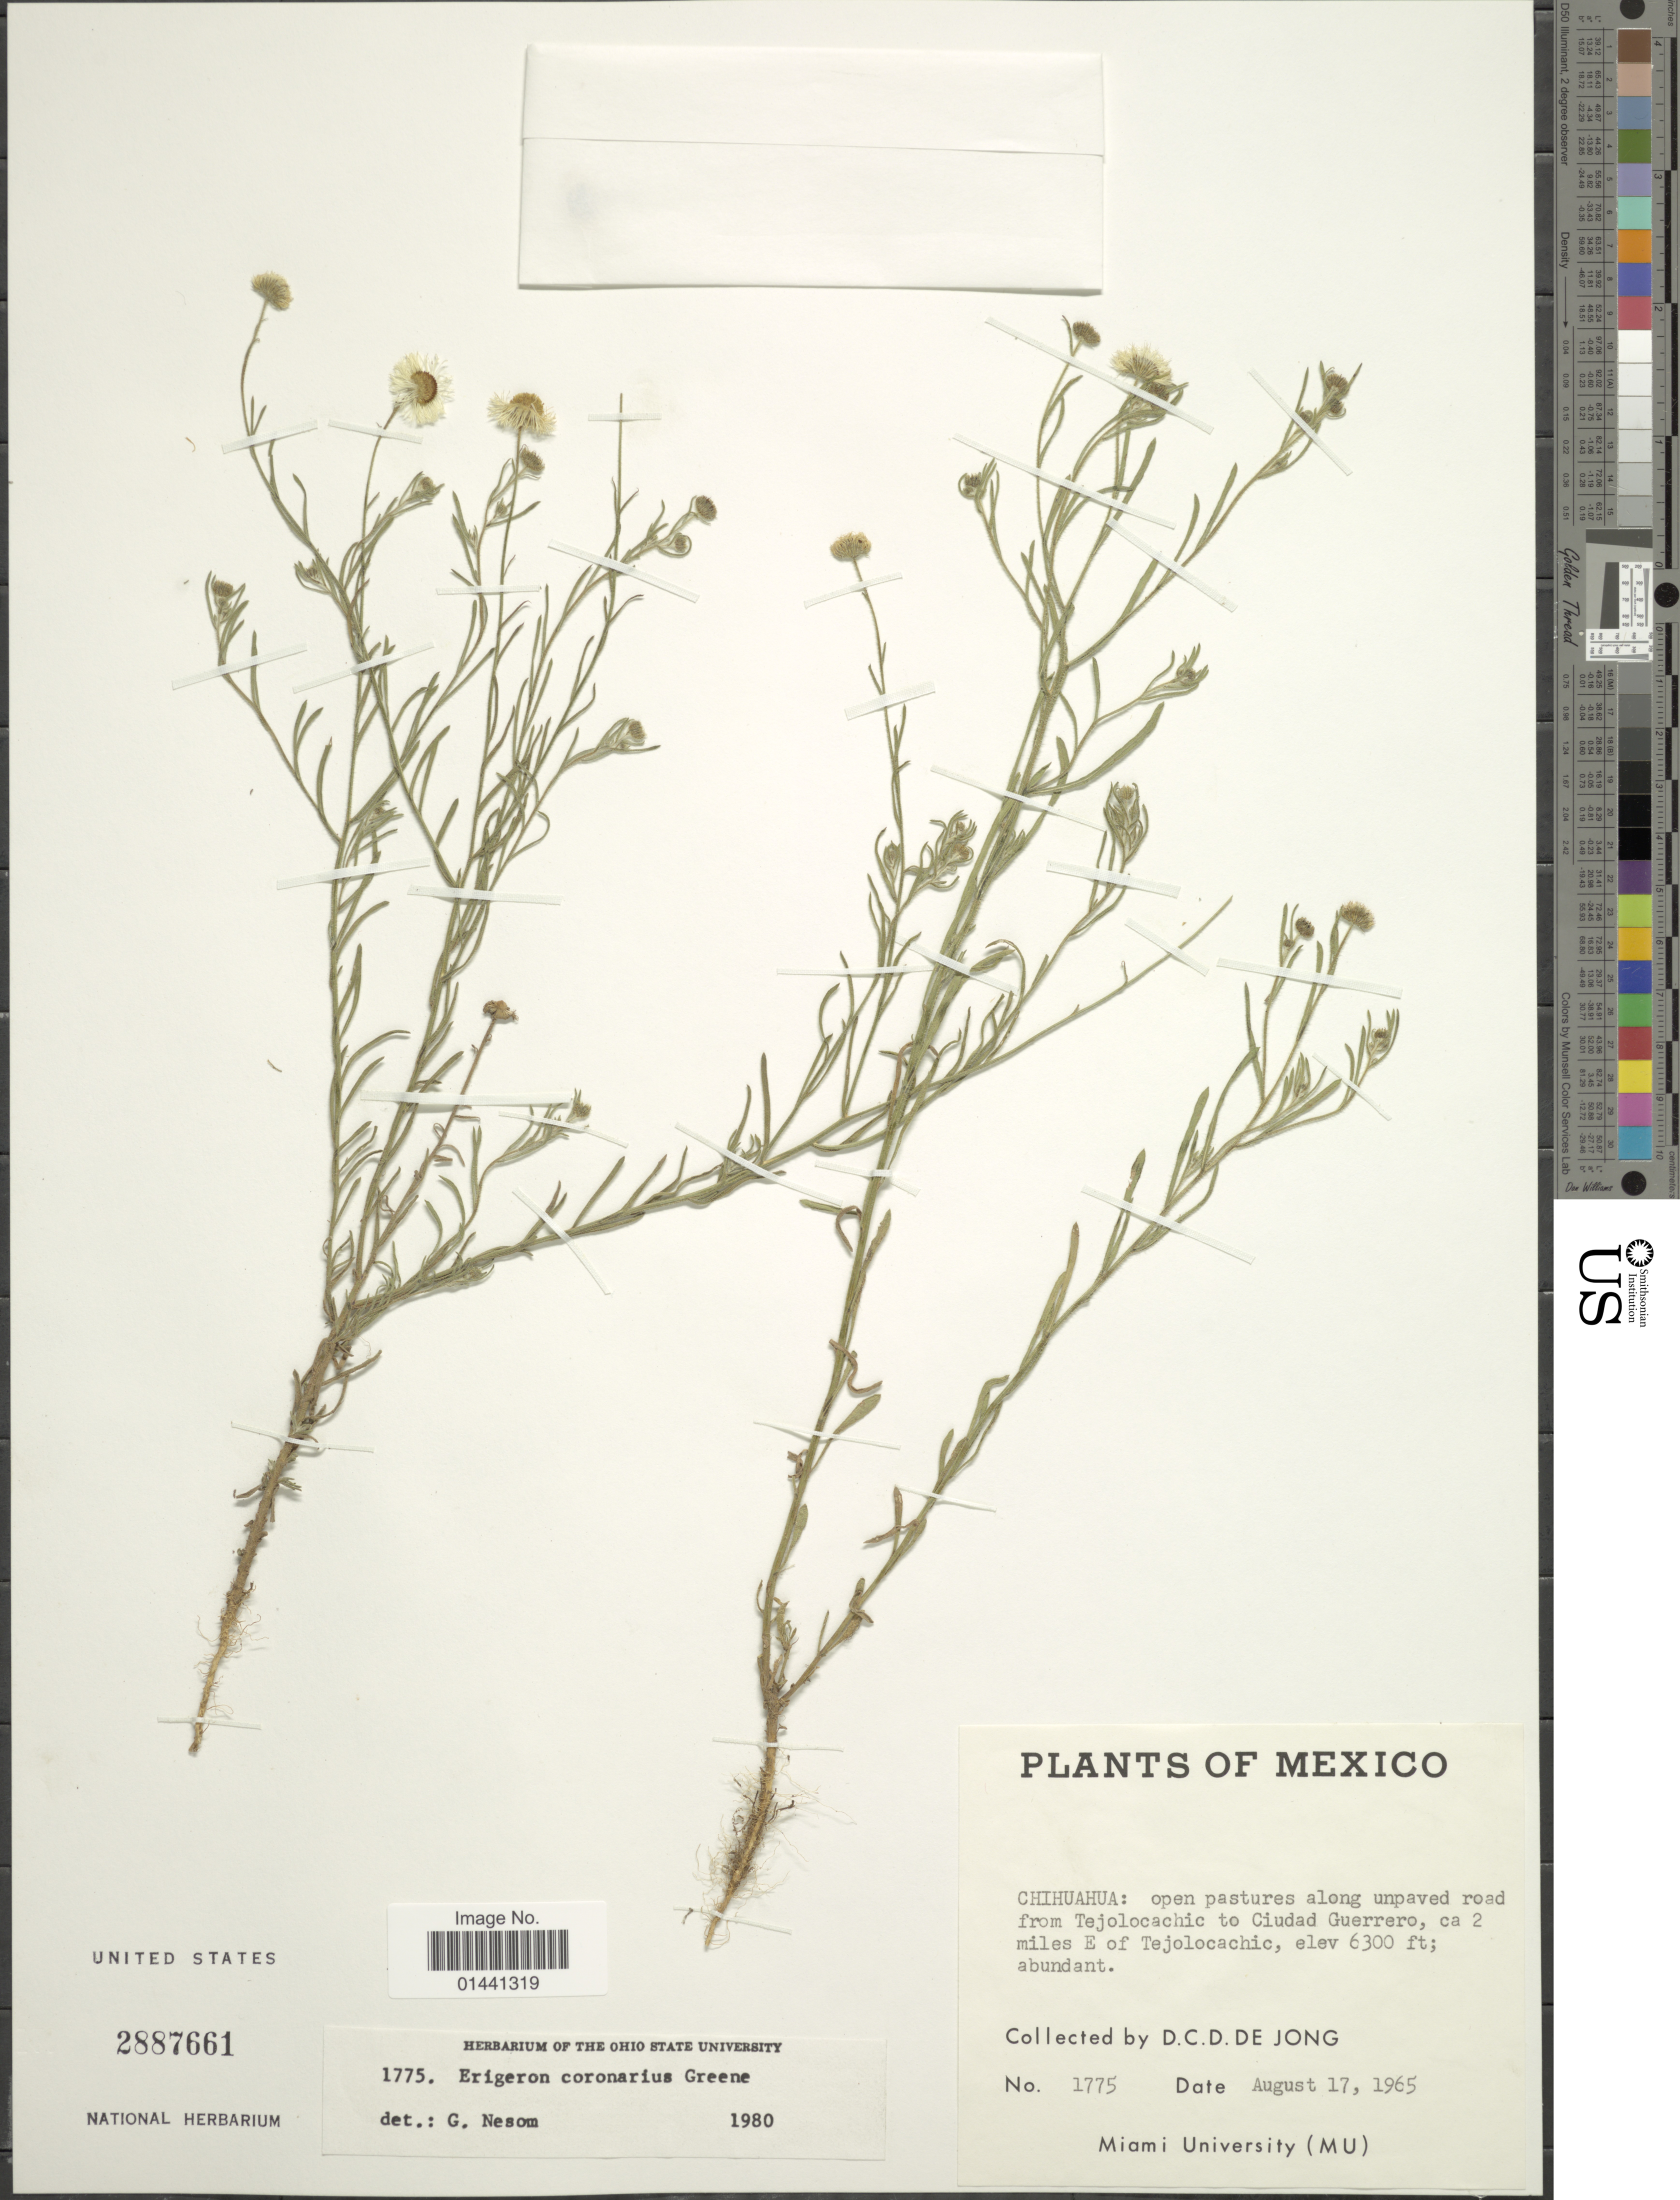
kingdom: Plantae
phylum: Tracheophyta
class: Magnoliopsida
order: Asterales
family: Asteraceae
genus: Erigeron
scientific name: Erigeron coronarius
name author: Greene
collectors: D. De Jong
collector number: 1775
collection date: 1965-08-17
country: Mexico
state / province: Chihuahua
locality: Open pastures along unpaved road from Tejolocachic to Ciudad Guerrero, ca 2 miles E of Tejolocachic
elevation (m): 1920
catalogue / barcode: US 2887661